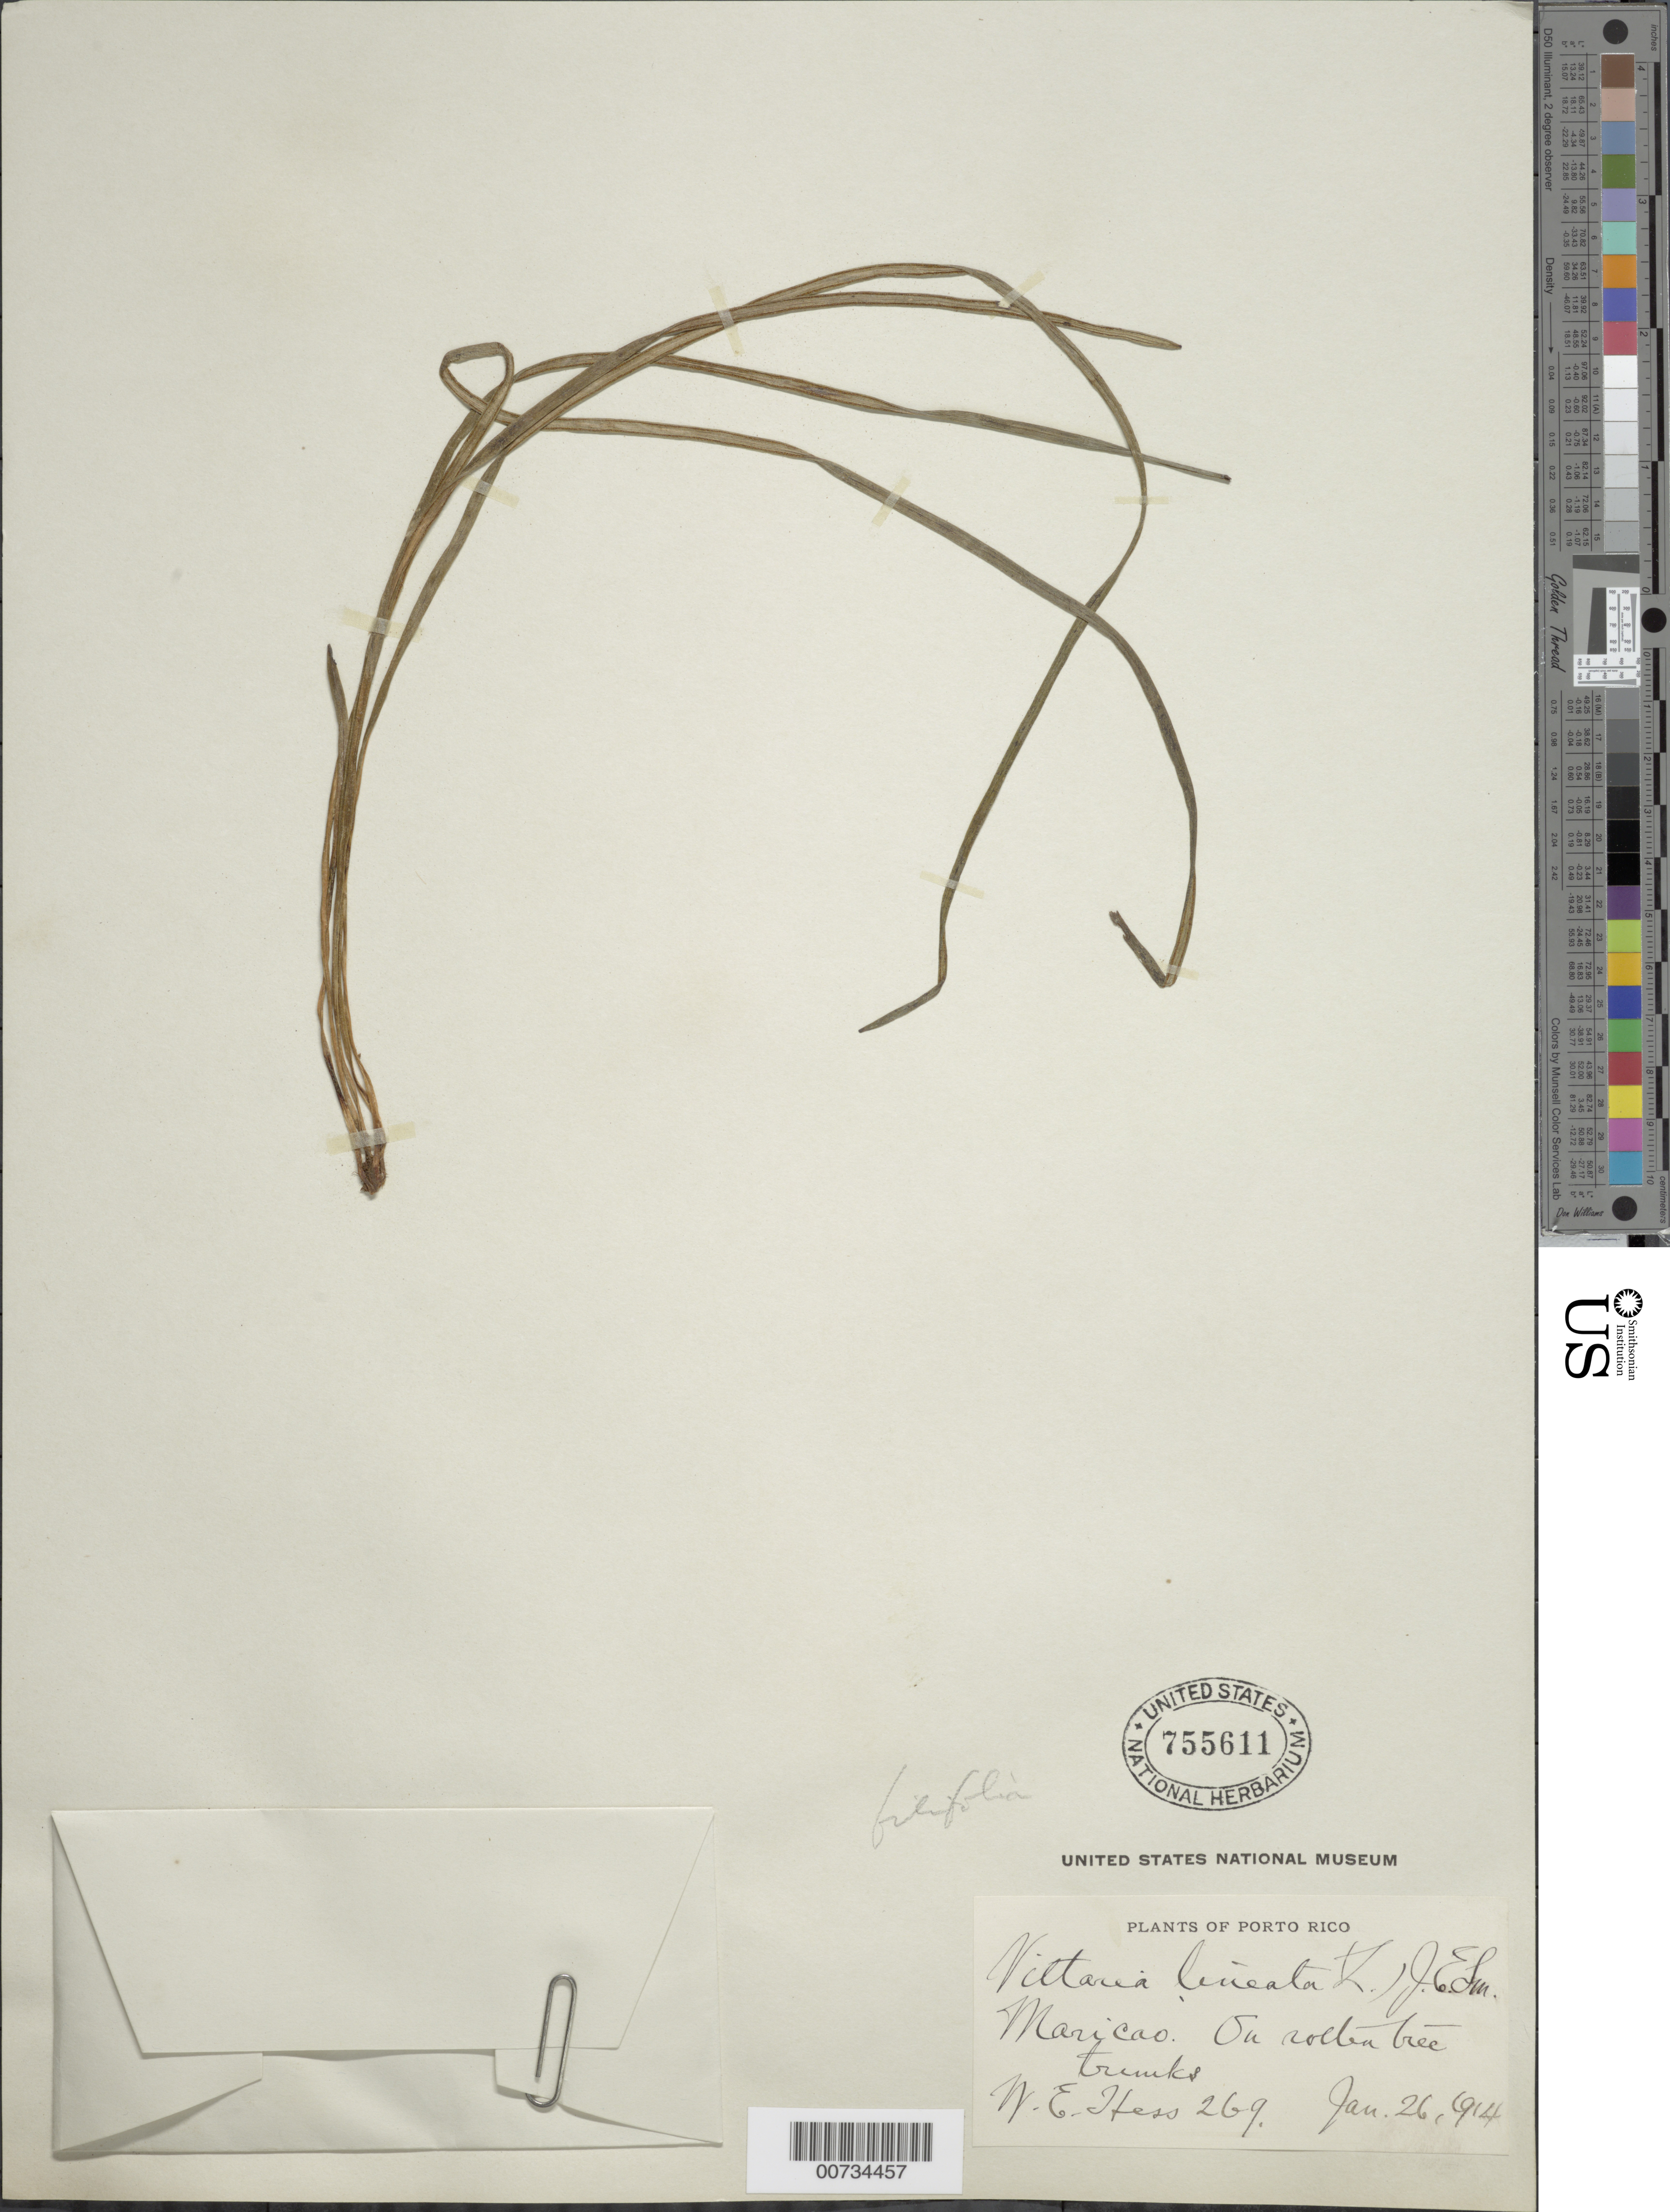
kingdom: Plantae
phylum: Tracheophyta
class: Polypodiopsida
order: Polypodiales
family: Pteridaceae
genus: Vittaria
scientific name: Vittaria lineata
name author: (L.) Sm.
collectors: W. Hess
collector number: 269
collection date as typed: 26 Jan 1914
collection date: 1914-01-26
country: Puerto Rico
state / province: Maricao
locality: Maricao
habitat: On rotten tree trunks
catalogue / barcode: US 755611